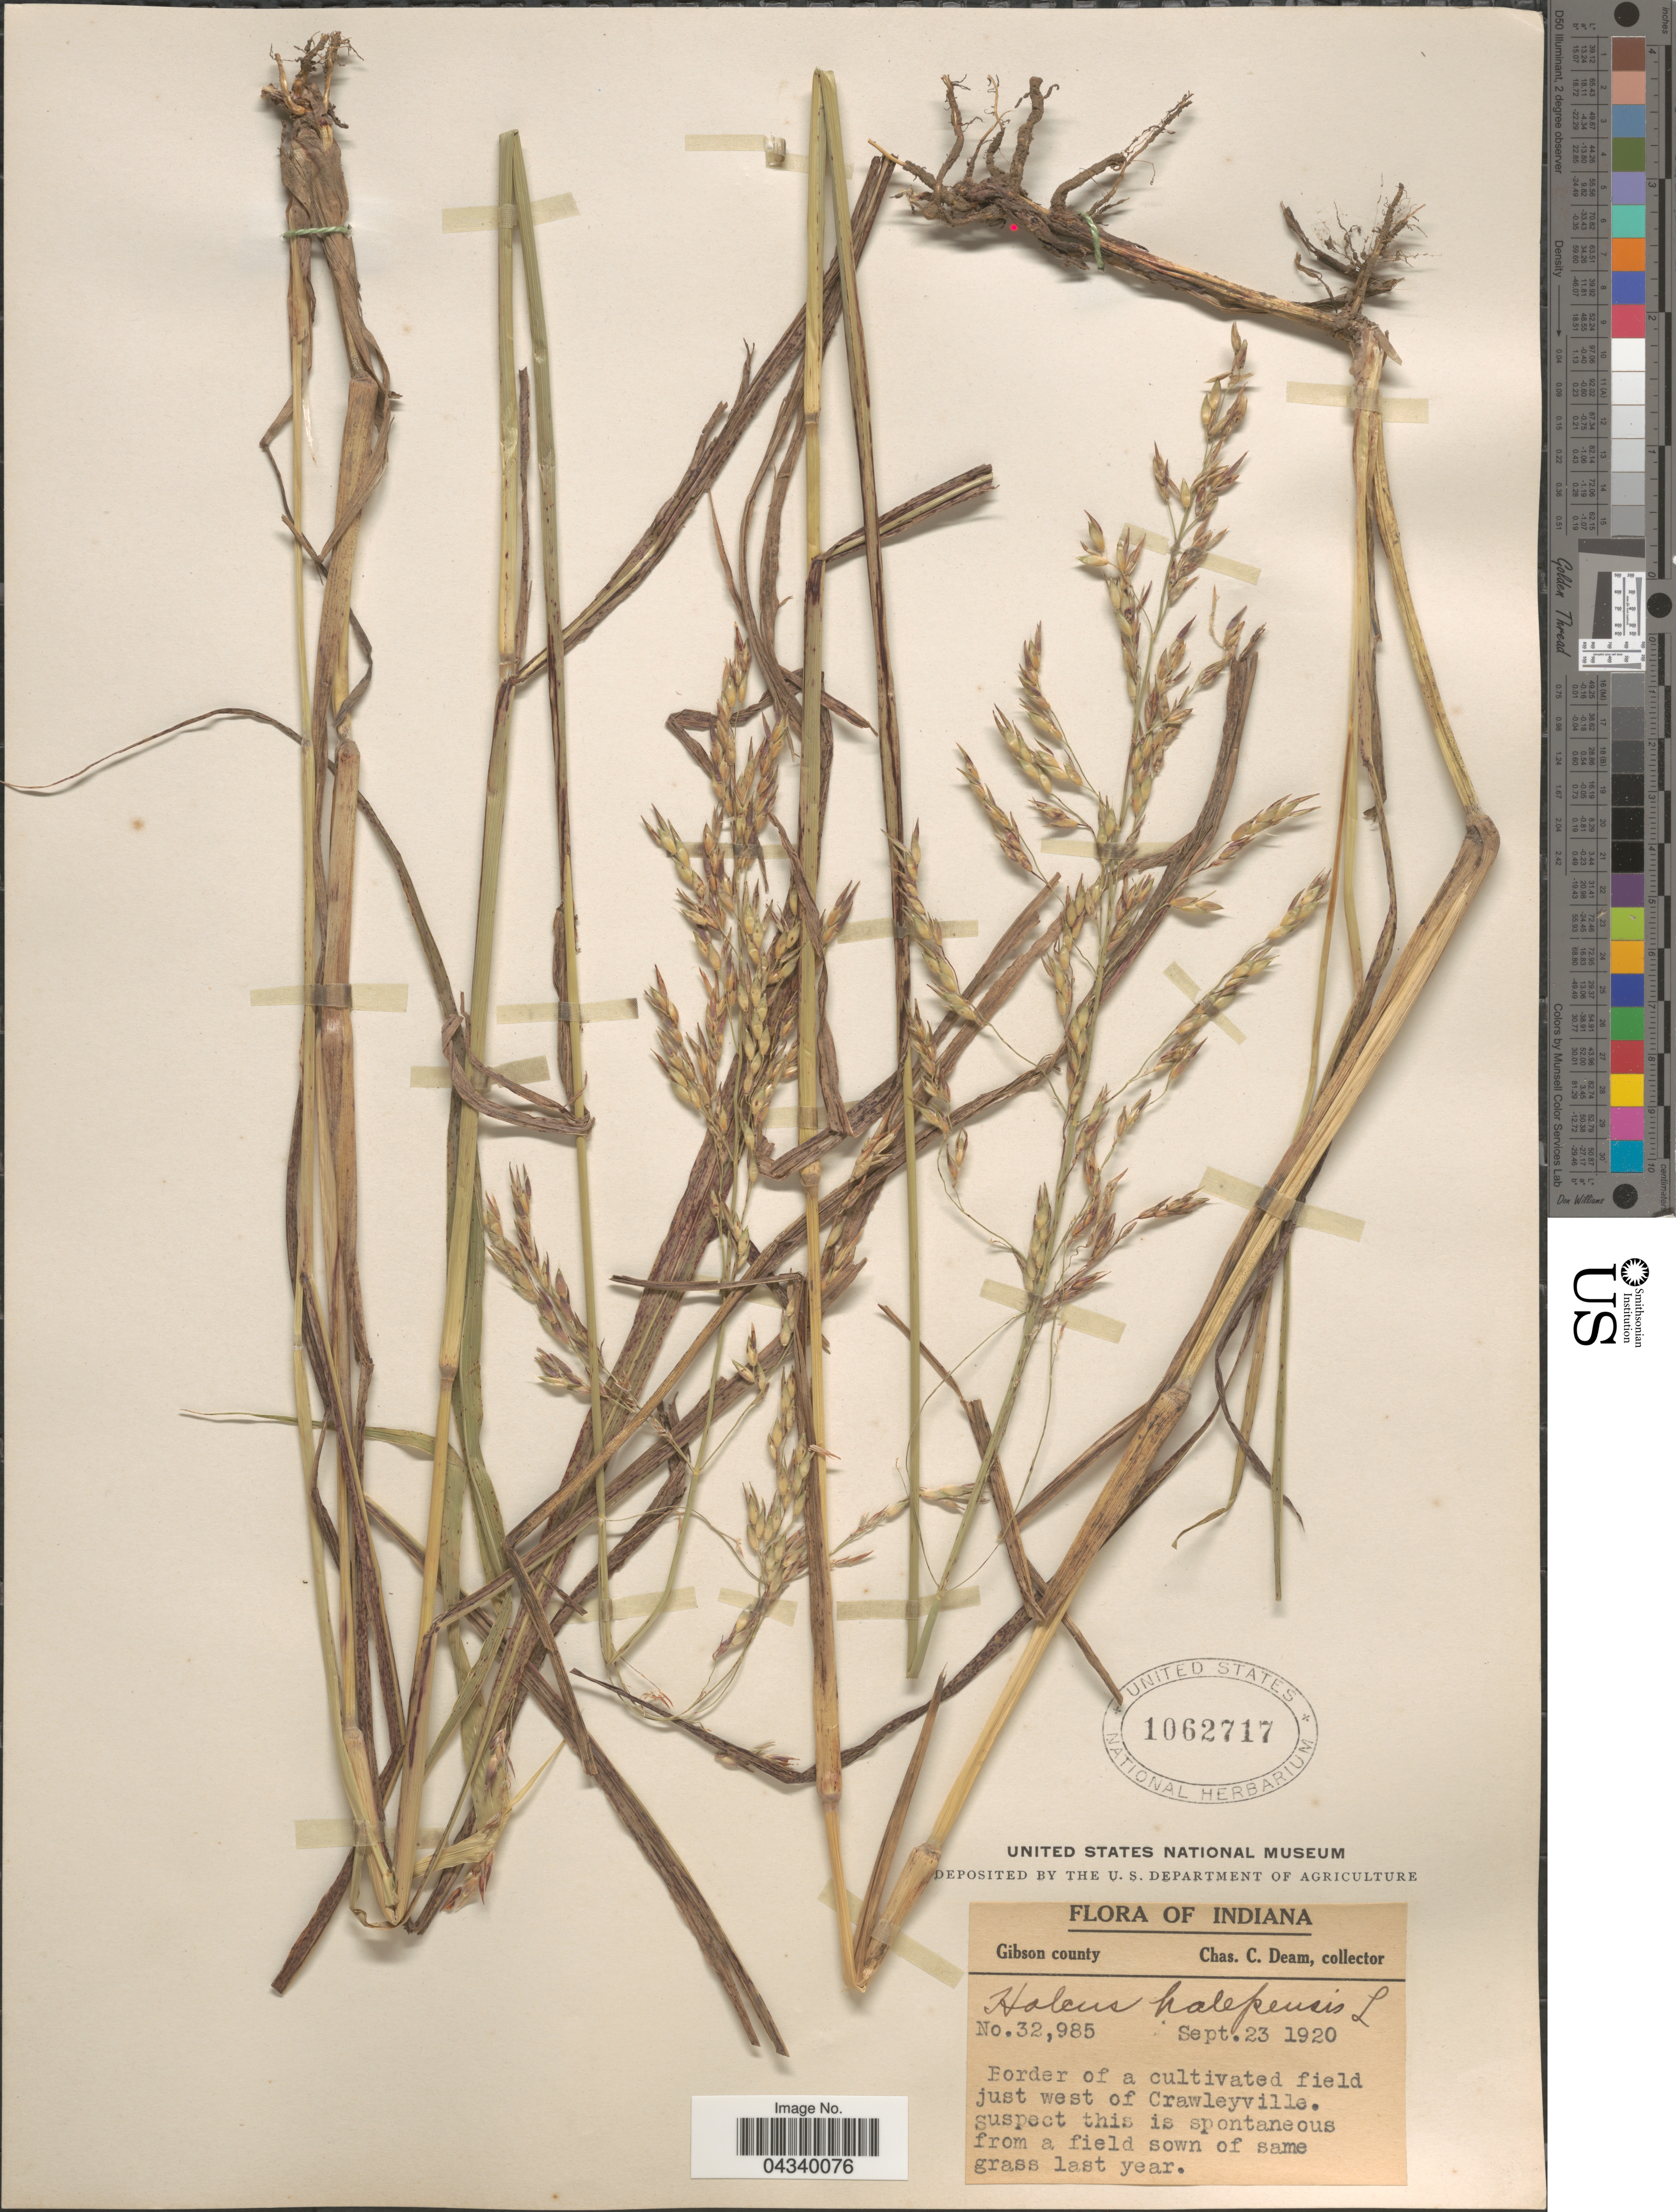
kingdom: Plantae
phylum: Tracheophyta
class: Liliopsida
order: Poales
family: Poaceae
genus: Sorghum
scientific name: Sorghum halepense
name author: (L.) Pers.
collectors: C. C. Deam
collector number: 32985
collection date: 1920-09-23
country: United States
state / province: Indiana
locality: Gibson county. Border of a cultivated field just west of Crawleyville.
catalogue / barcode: US 1062717